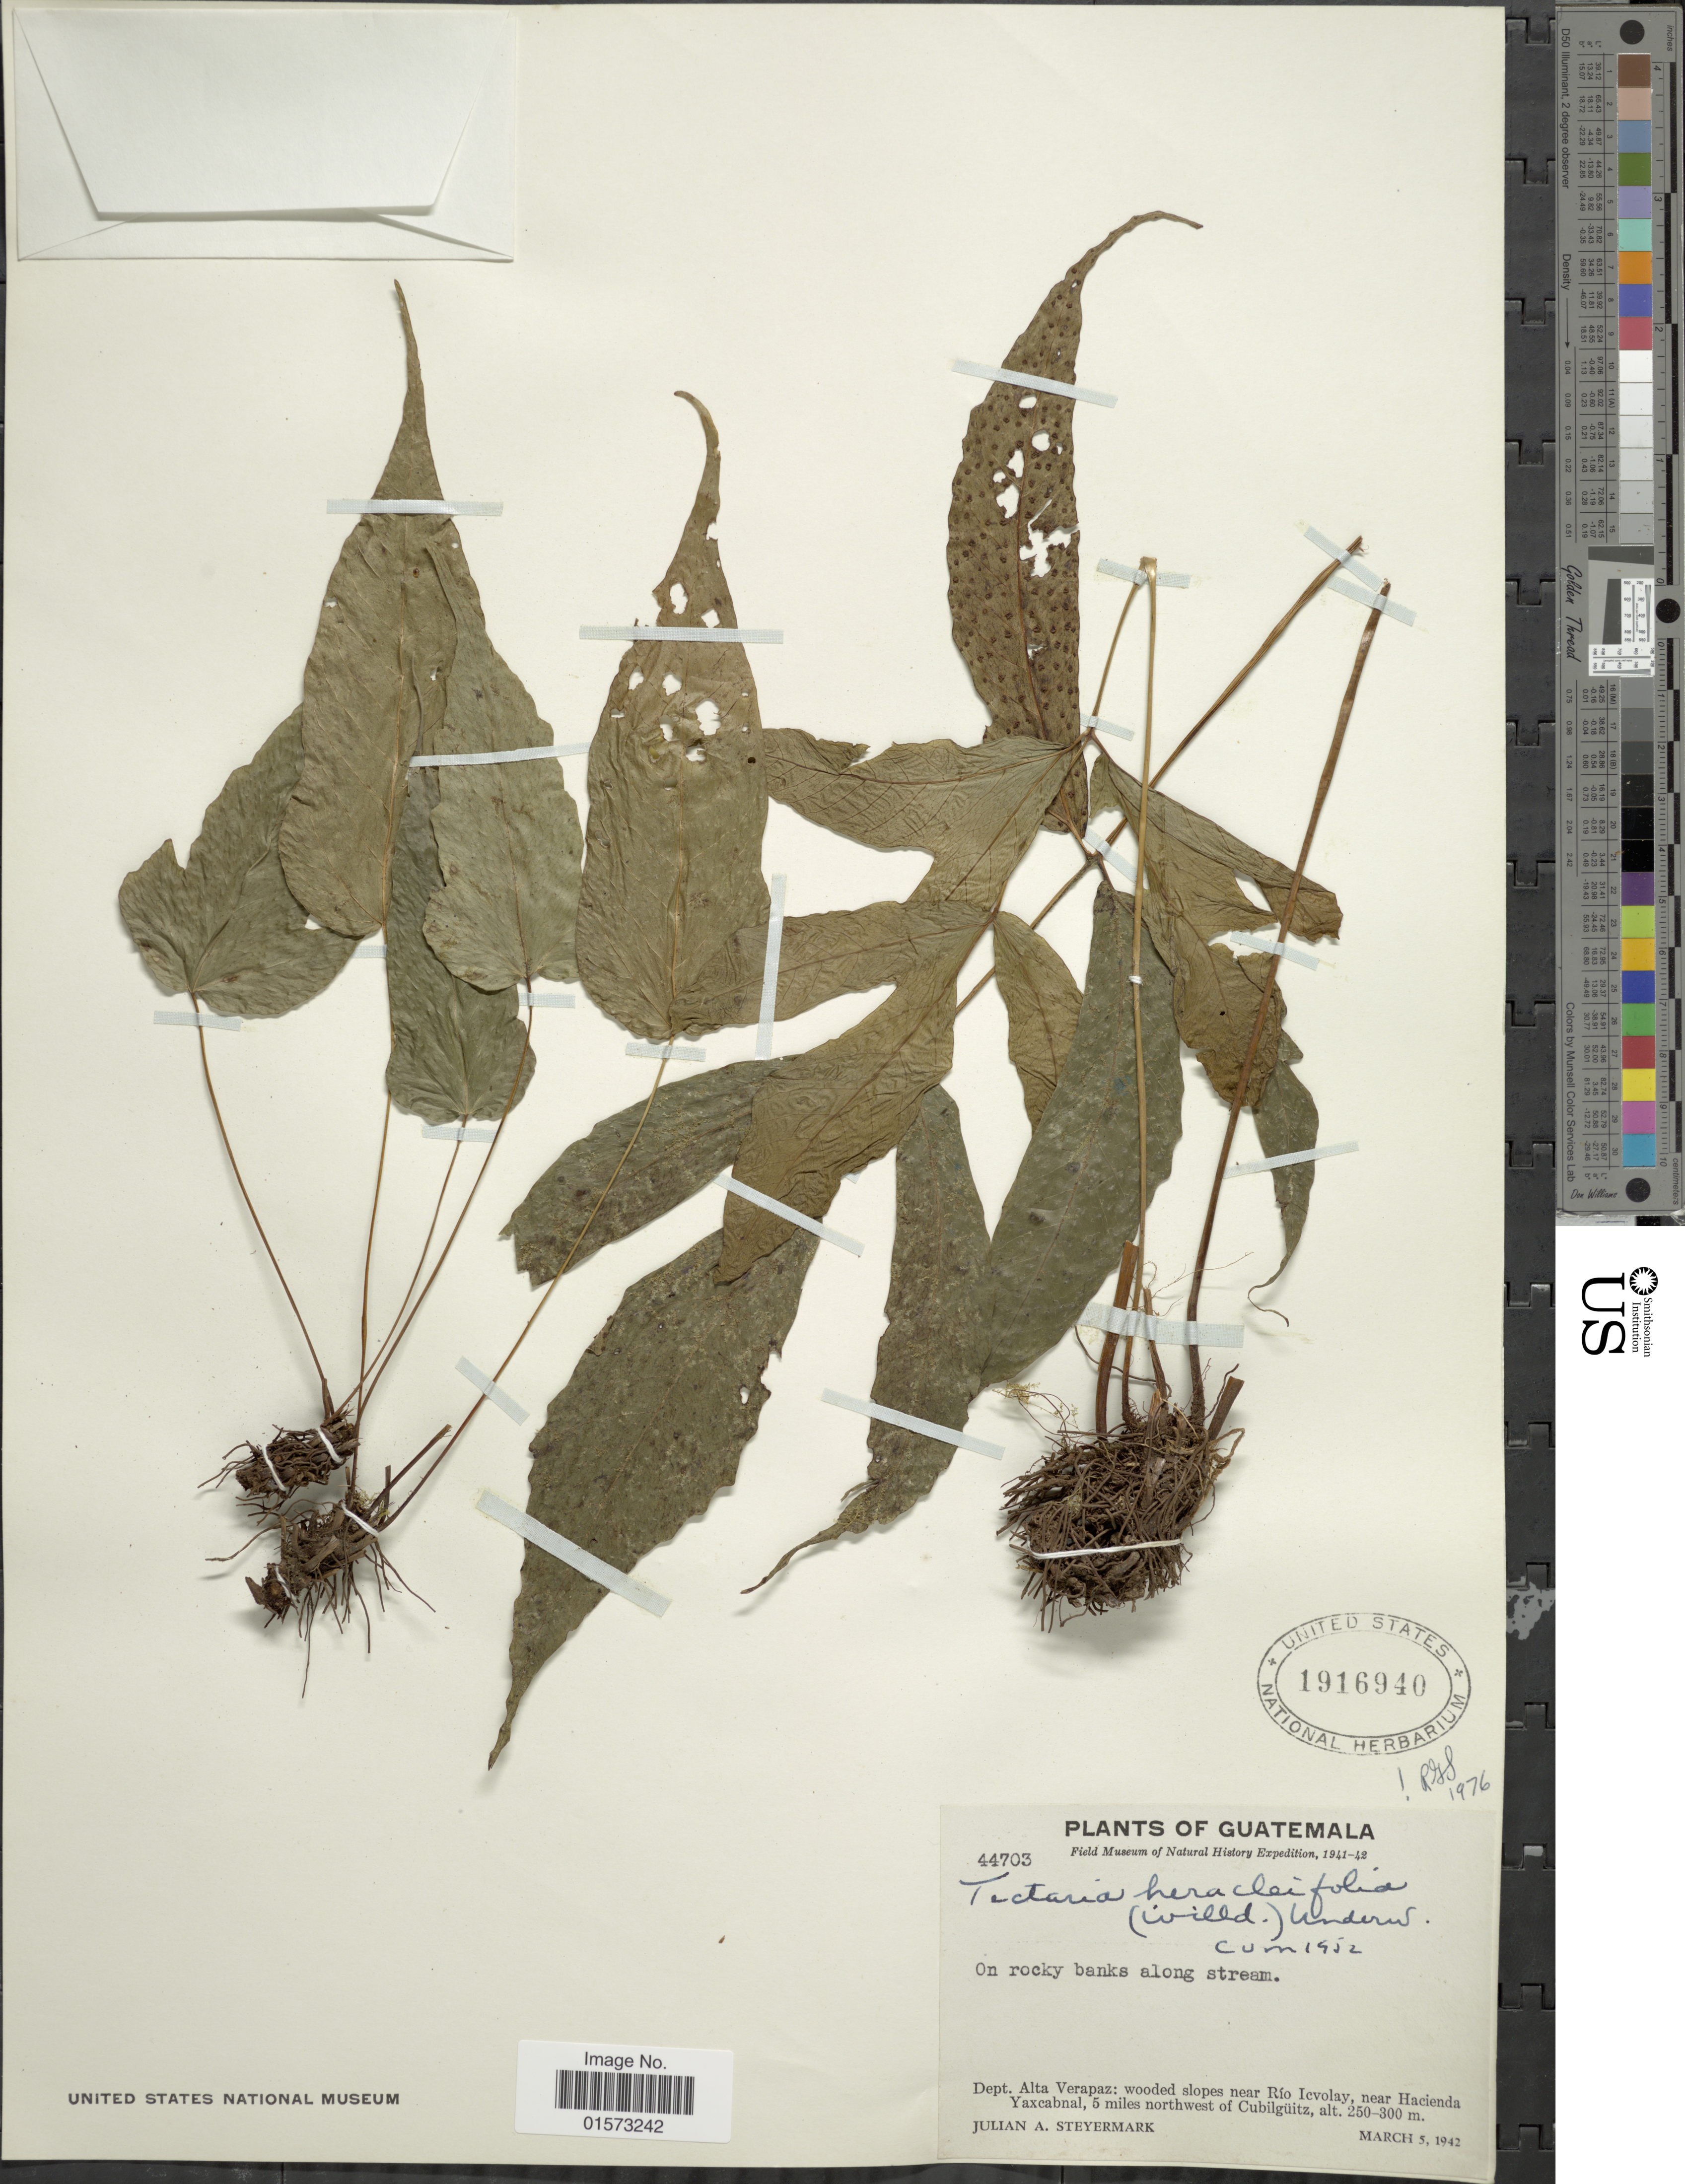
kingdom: Plantae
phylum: Tracheophyta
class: Polypodiopsida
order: Polypodiales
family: Tectariaceae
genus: Tectaria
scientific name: Tectaria heracleifolia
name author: (Willd.) Underw.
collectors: J. Steyermark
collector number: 44703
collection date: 1942-03-05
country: Guatemala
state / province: Alta Verapaz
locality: Wooded slopes near Rio Icvolay, near Hacienda Taxcabnal, 5 miles northwest of Cubilguitz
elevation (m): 250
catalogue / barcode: US 1916940